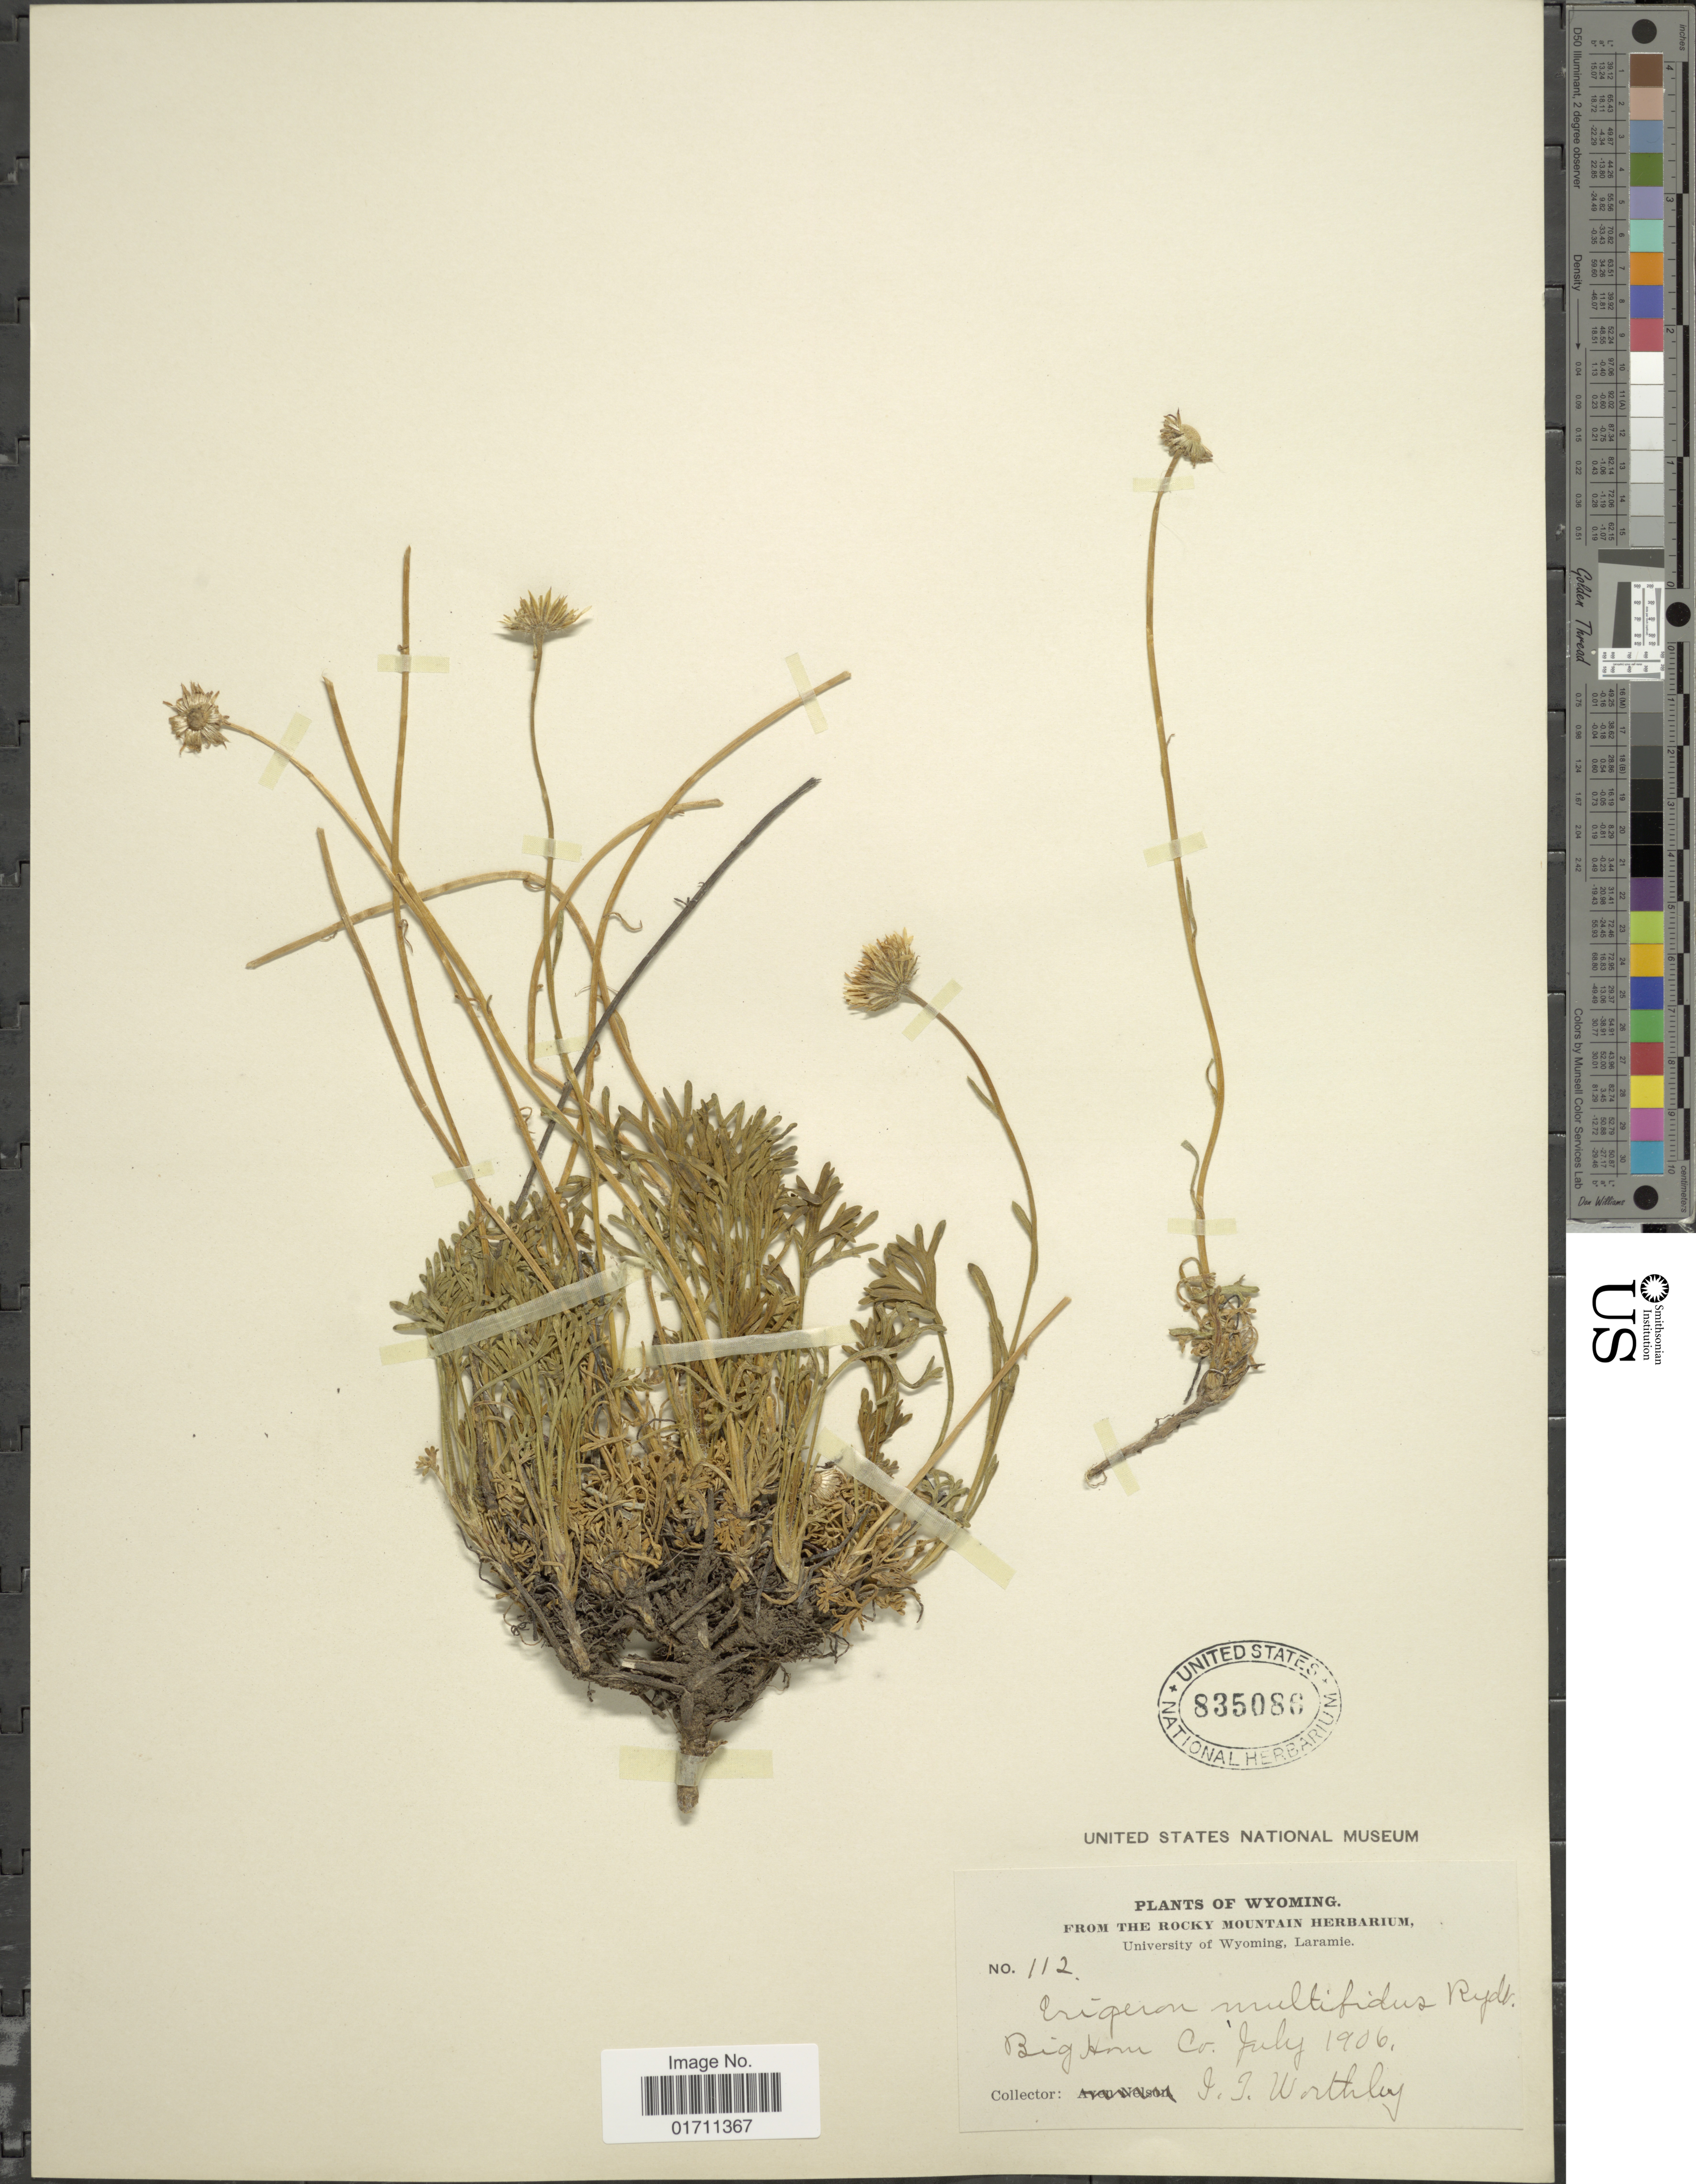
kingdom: Plantae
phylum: Tracheophyta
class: Magnoliopsida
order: Asterales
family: Asteraceae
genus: Erigeron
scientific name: Erigeron compositus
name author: Pursh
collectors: I. Worthley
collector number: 112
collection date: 1906-07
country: United States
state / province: Wyoming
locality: Big Horn Co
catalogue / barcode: US 835086